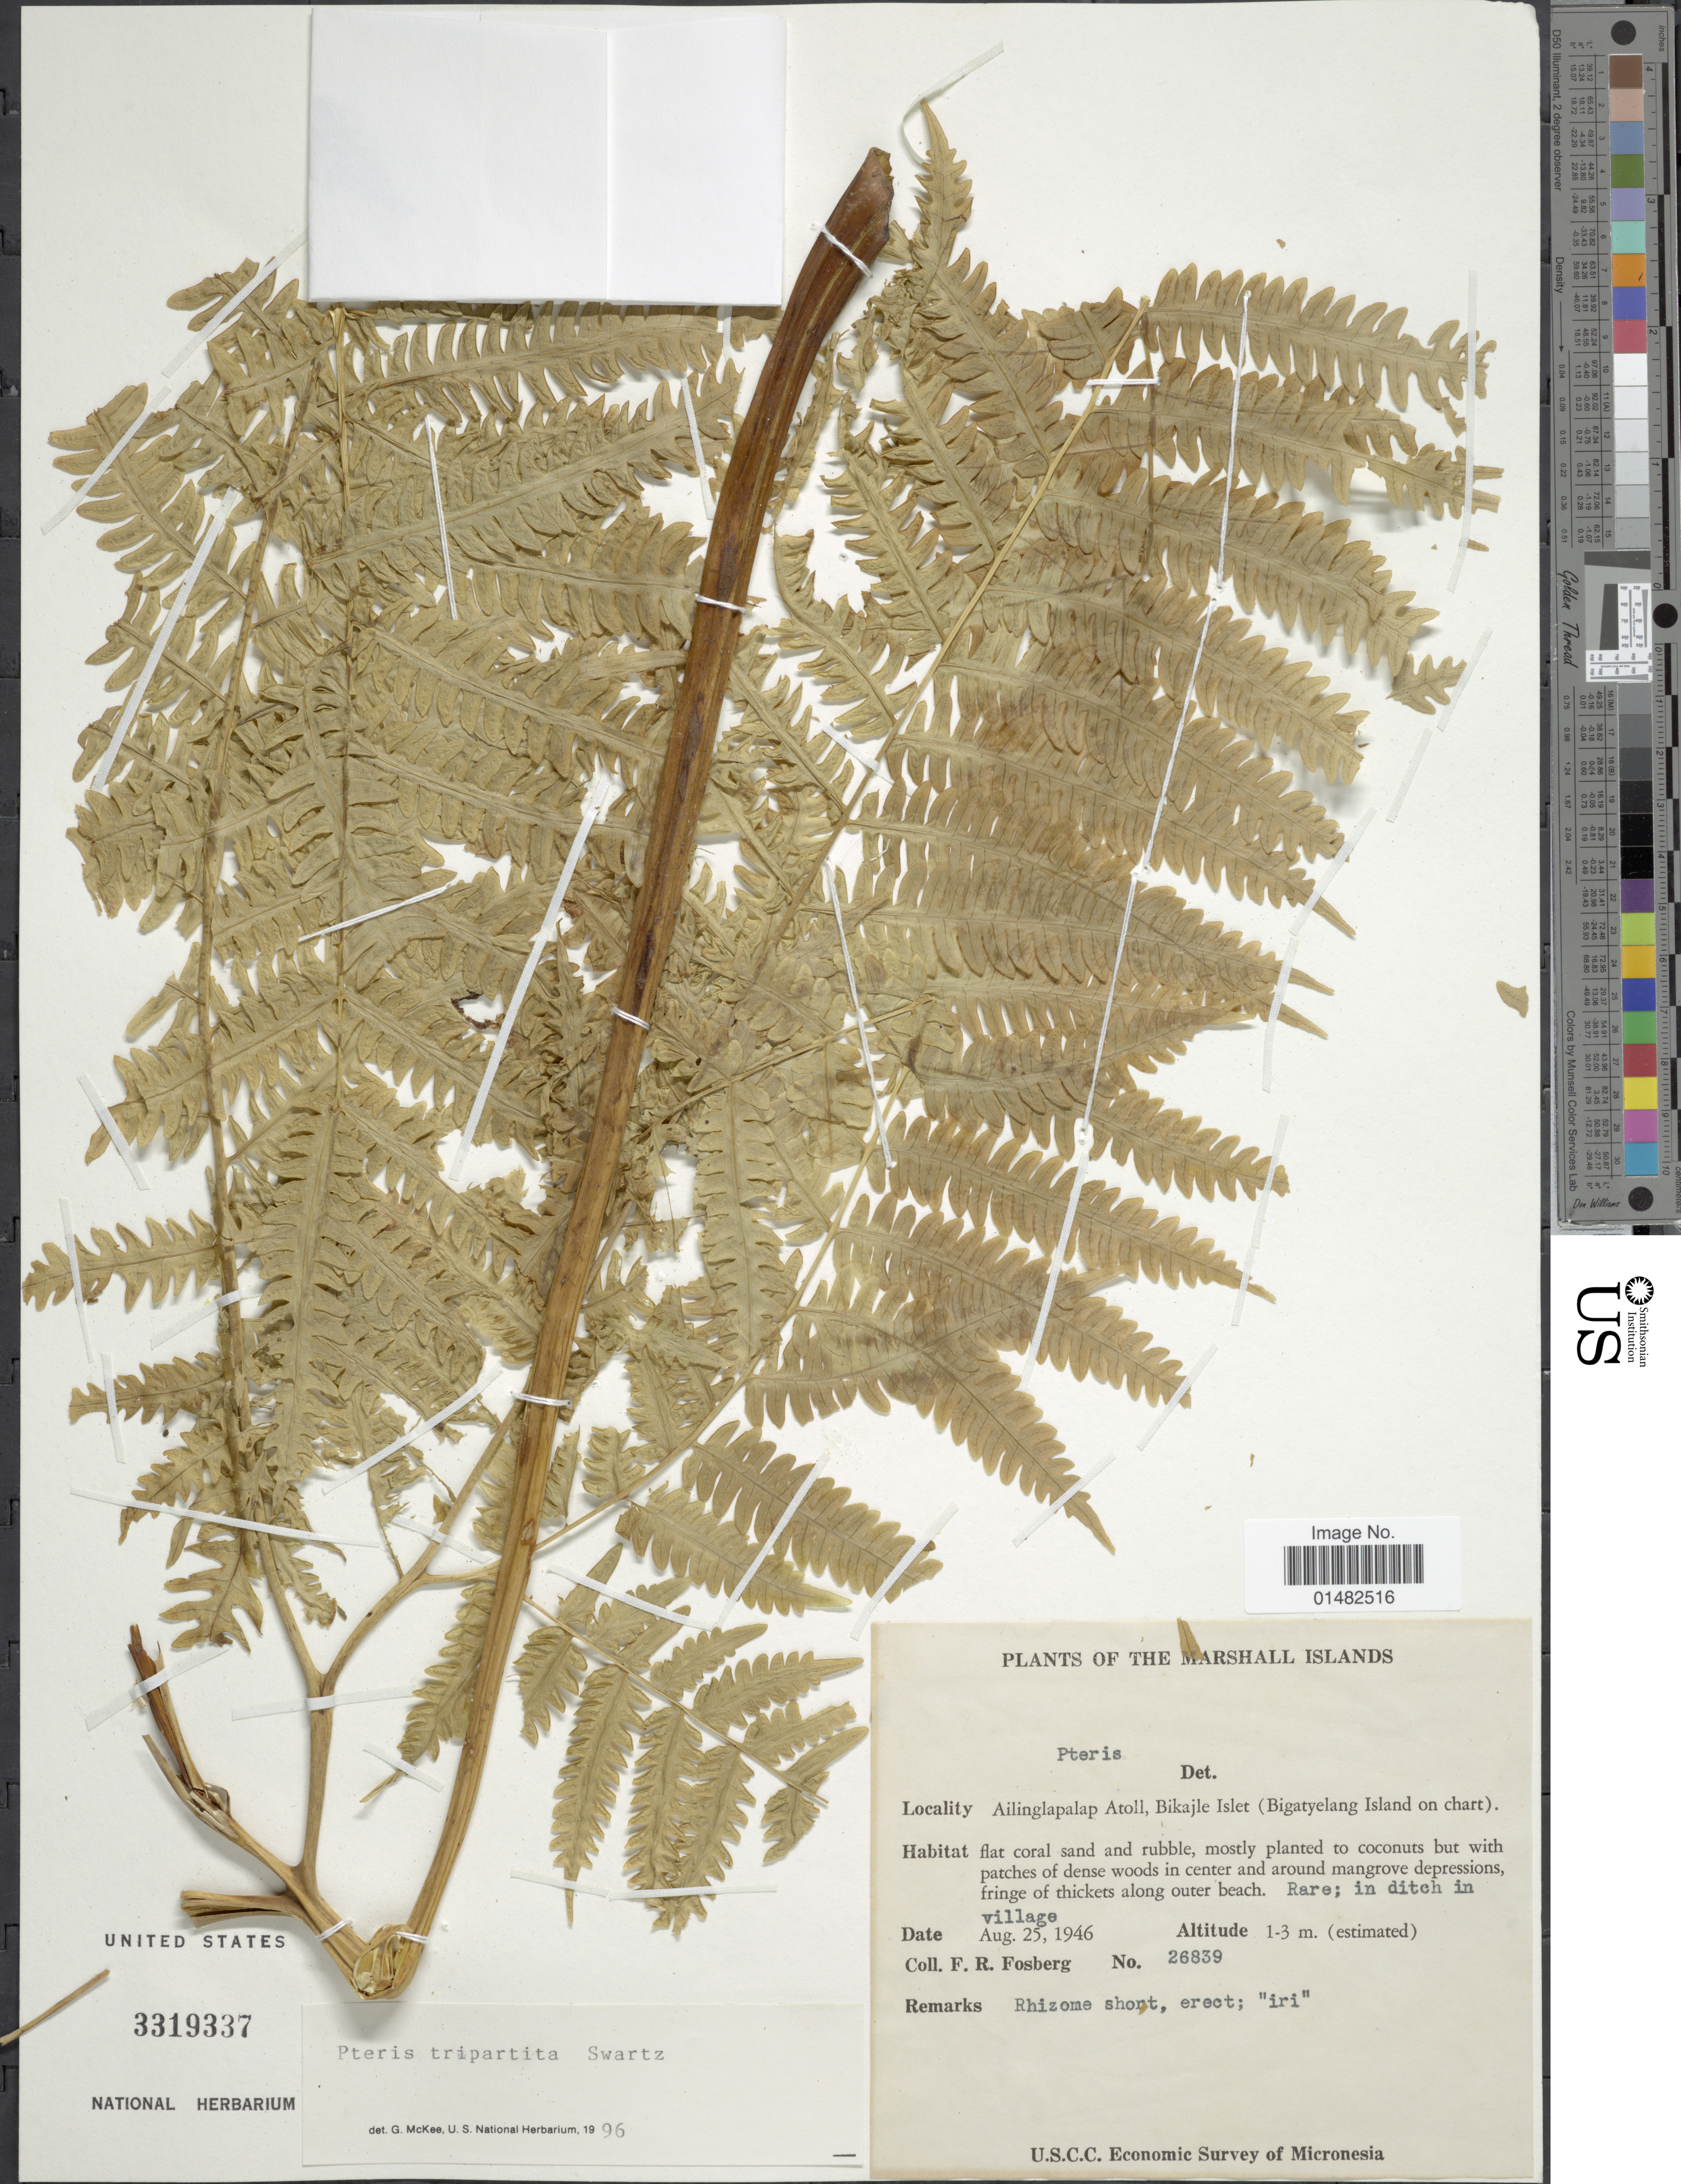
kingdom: Plantae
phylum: Tracheophyta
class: Polypodiopsida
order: Polypodiales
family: Pteridaceae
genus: Pteris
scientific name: Pteris tripartita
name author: Sw.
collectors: F. R. Fosberg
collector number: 26839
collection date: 1946-08-24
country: Marshall Islands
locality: Ailinglapalap Atoll, Bikajle Islet (Bigatyelang Island on chart)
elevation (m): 1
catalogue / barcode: US 3319337